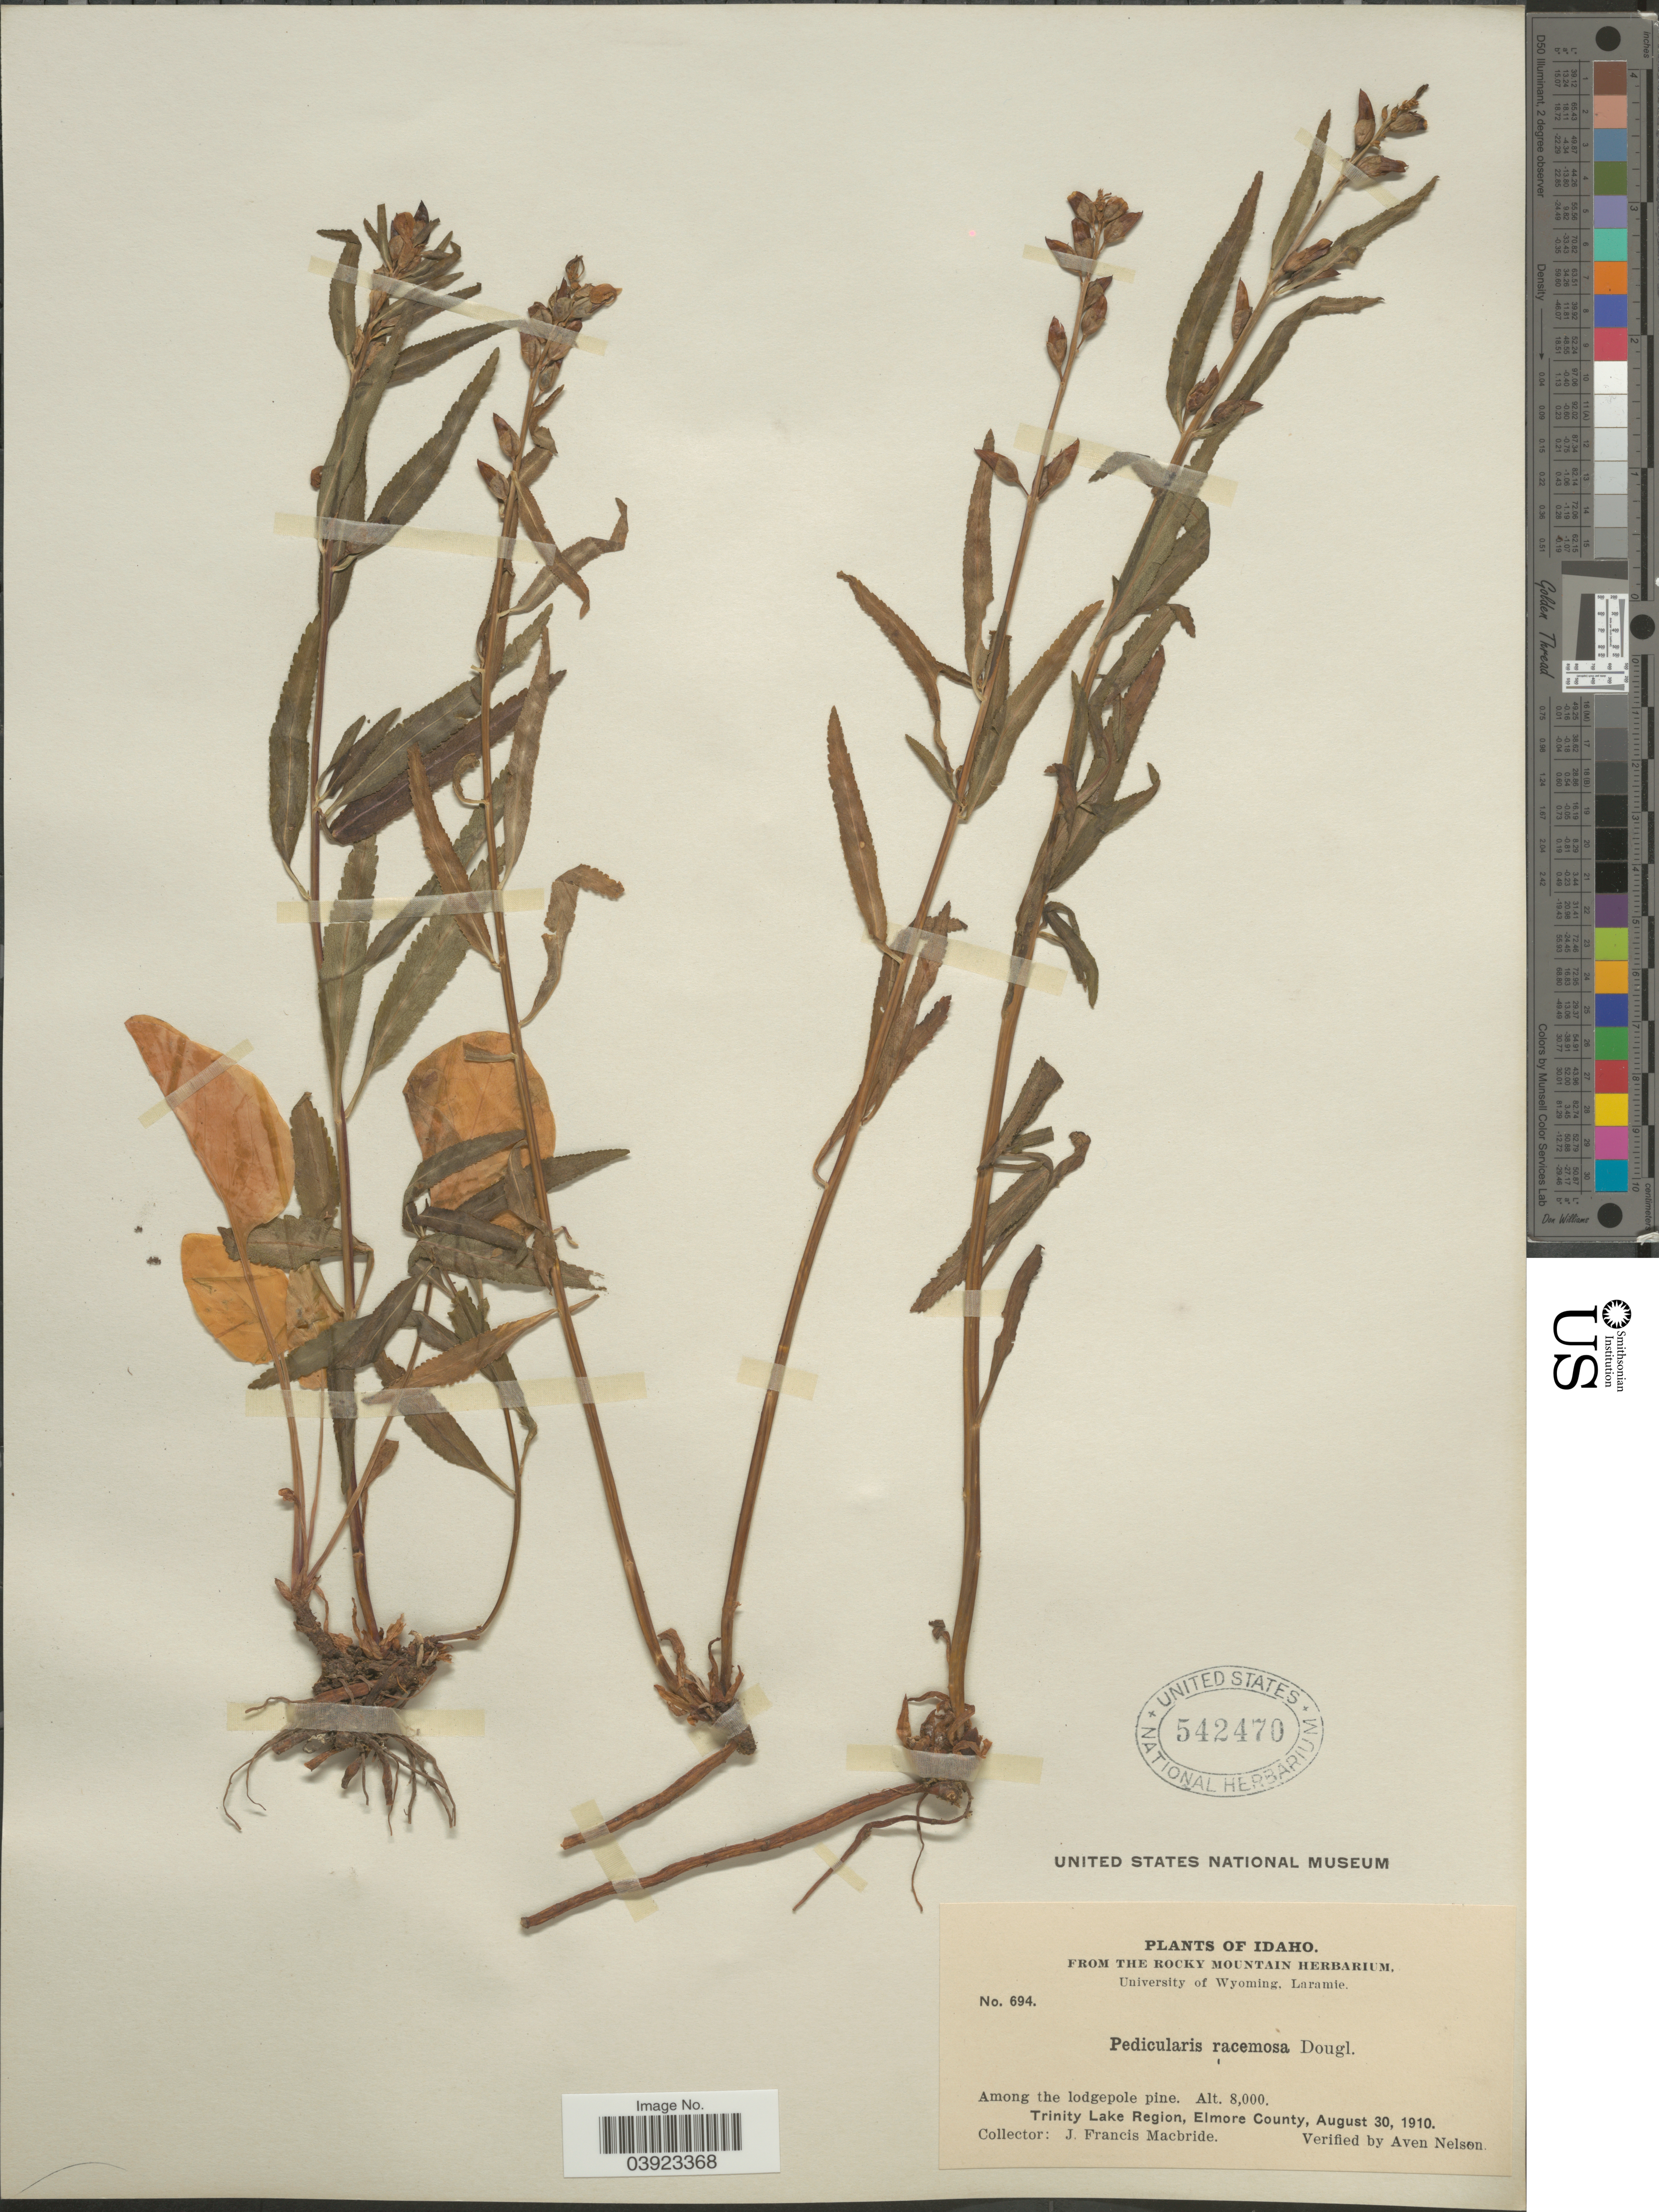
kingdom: Plantae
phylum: Tracheophyta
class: Magnoliopsida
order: Lamiales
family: Orobanchaceae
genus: Pedicularis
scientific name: Pedicularis racemosa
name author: Douglas ex Benth.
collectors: J. F. Macbride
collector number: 694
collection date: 1910-08-30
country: United States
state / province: Idaho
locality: Trinity Lake Region, Elmore County.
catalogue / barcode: US 542470